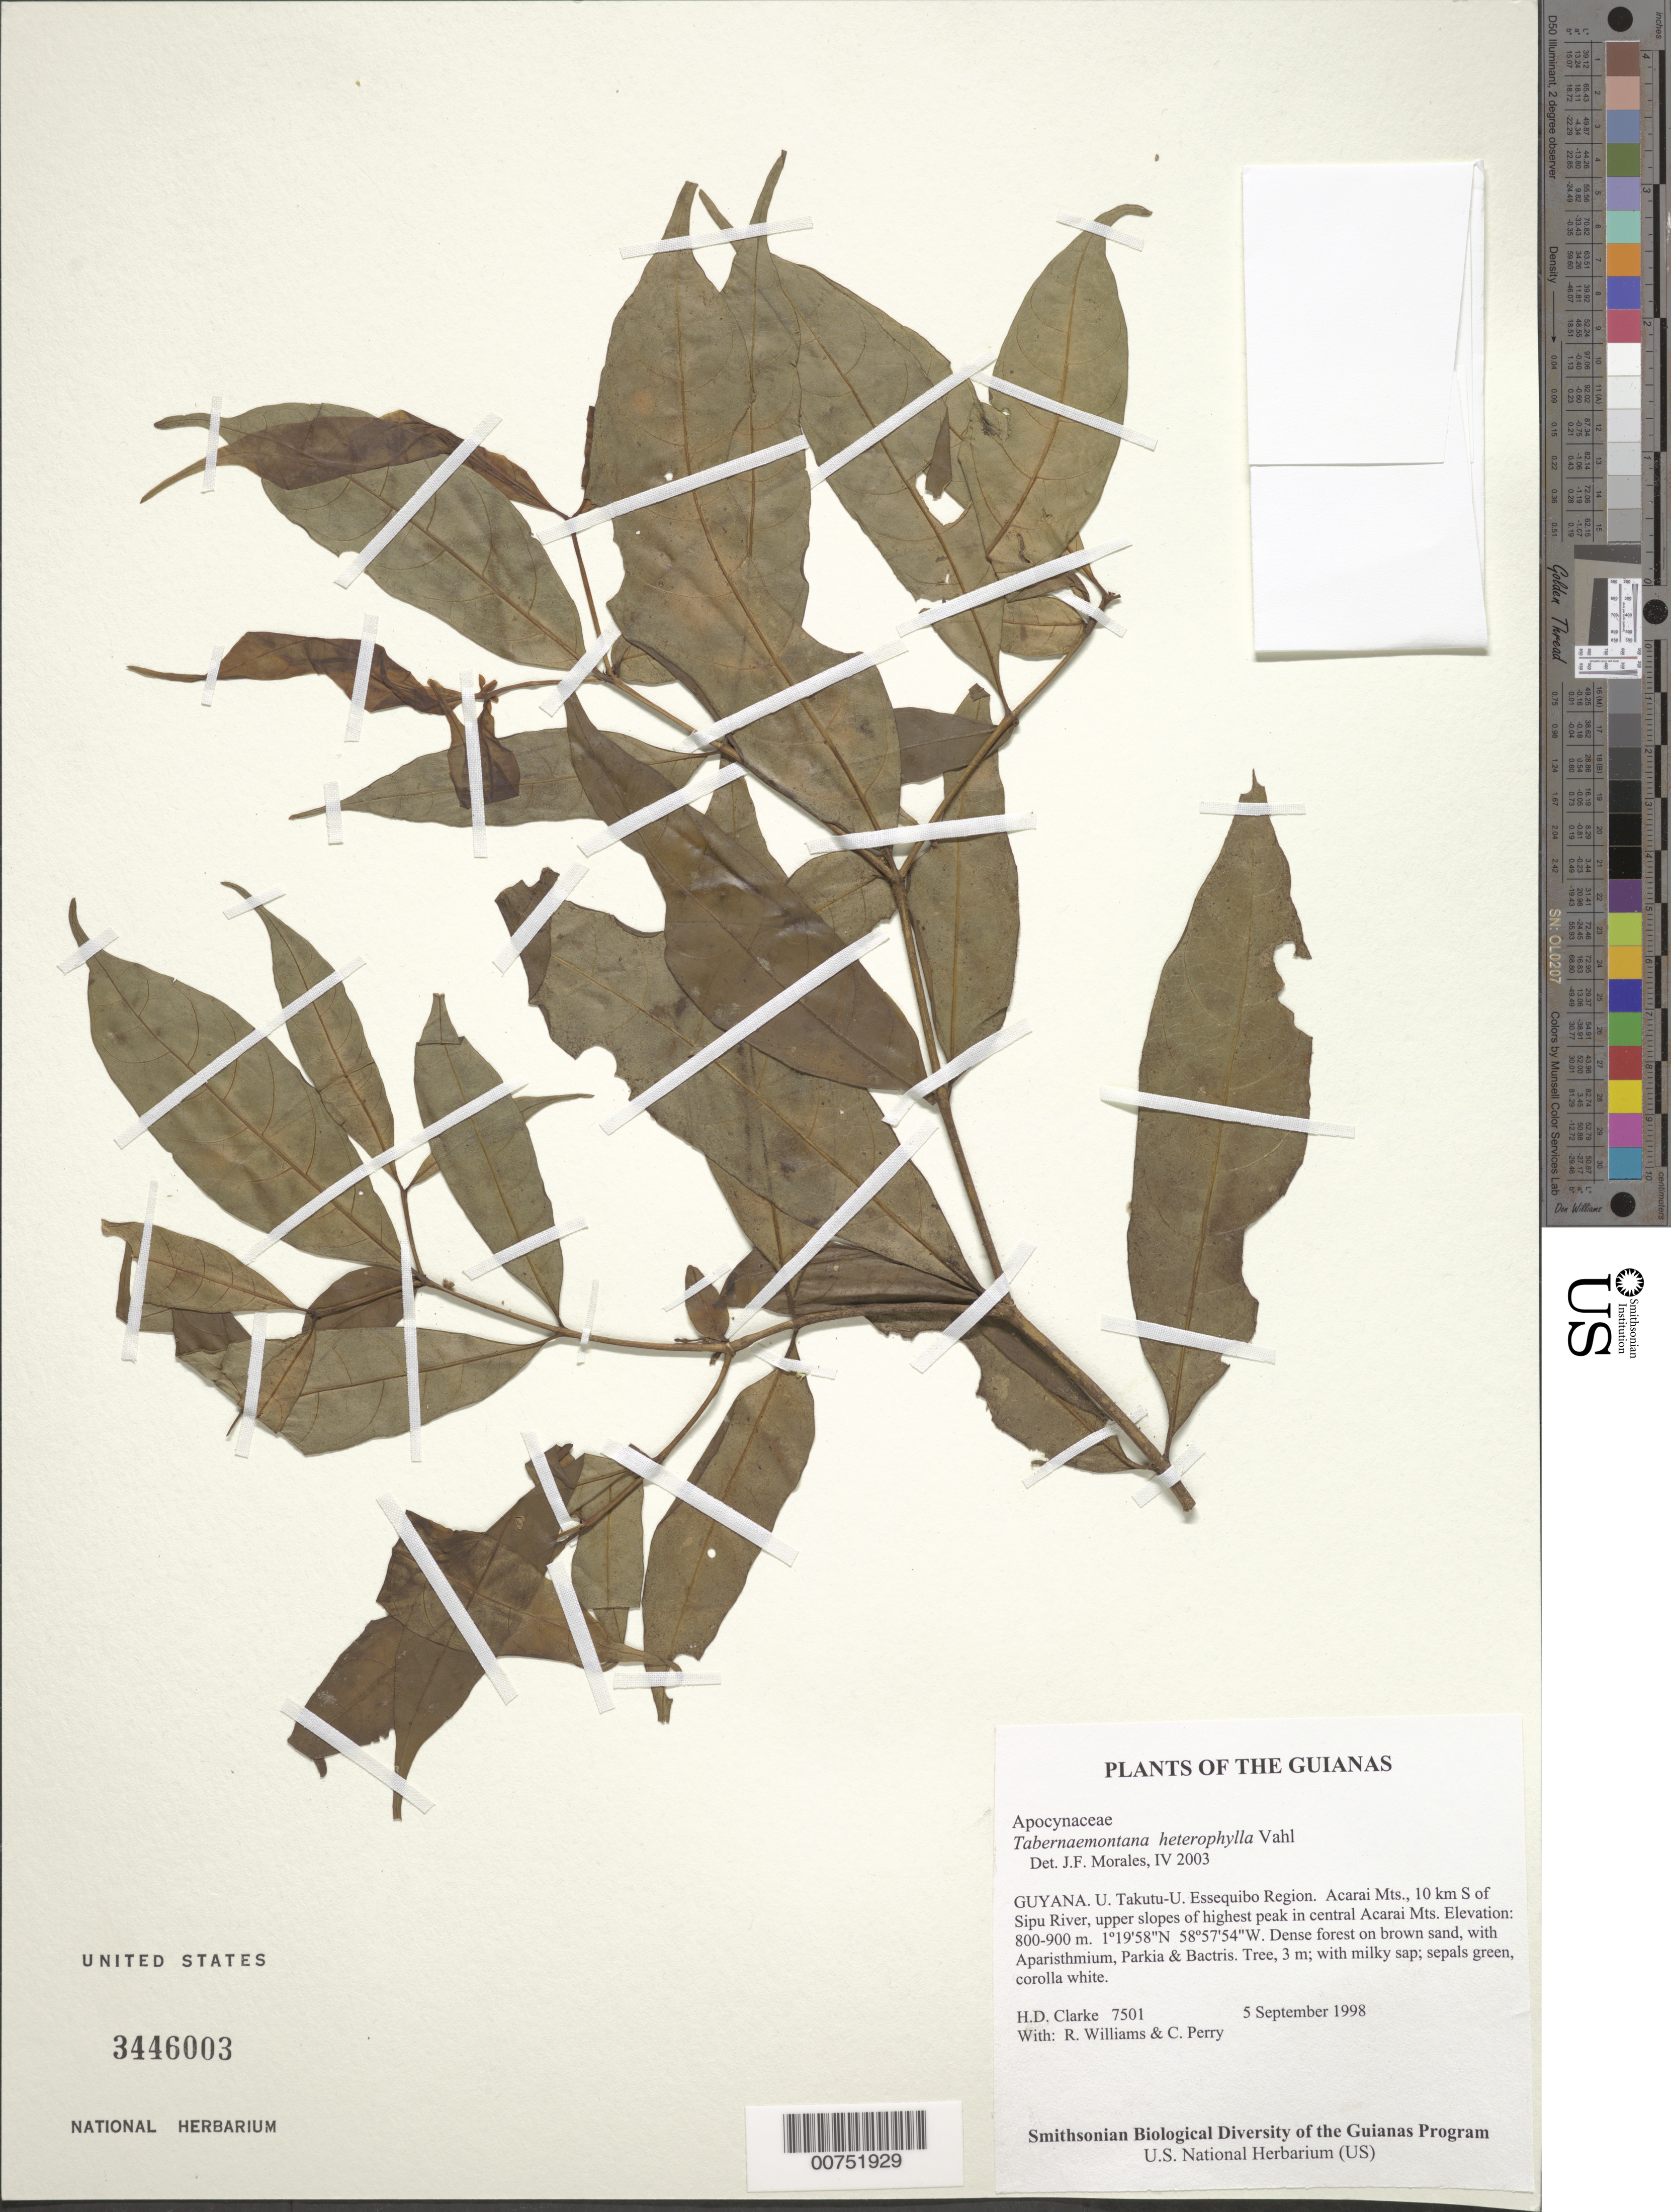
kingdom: Plantae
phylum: Tracheophyta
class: Magnoliopsida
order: Gentianales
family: Apocynaceae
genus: Tabernaemontana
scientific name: Tabernaemontana heterophylla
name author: Vahl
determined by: Morales, J. F.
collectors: H. D. Clarke, R. Williams & C. Perry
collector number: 7501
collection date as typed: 5 September 1998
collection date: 1998-09-05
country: Guyana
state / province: U. Takutu-U. Essequibo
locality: Acarai Mts., 10 km S of Sipu River, upper slopes of highest peak in central Acarai Mts.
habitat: Dense forest on brown sand, with Aparisthmium, Parkia & Bactris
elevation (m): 800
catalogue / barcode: US 3446003